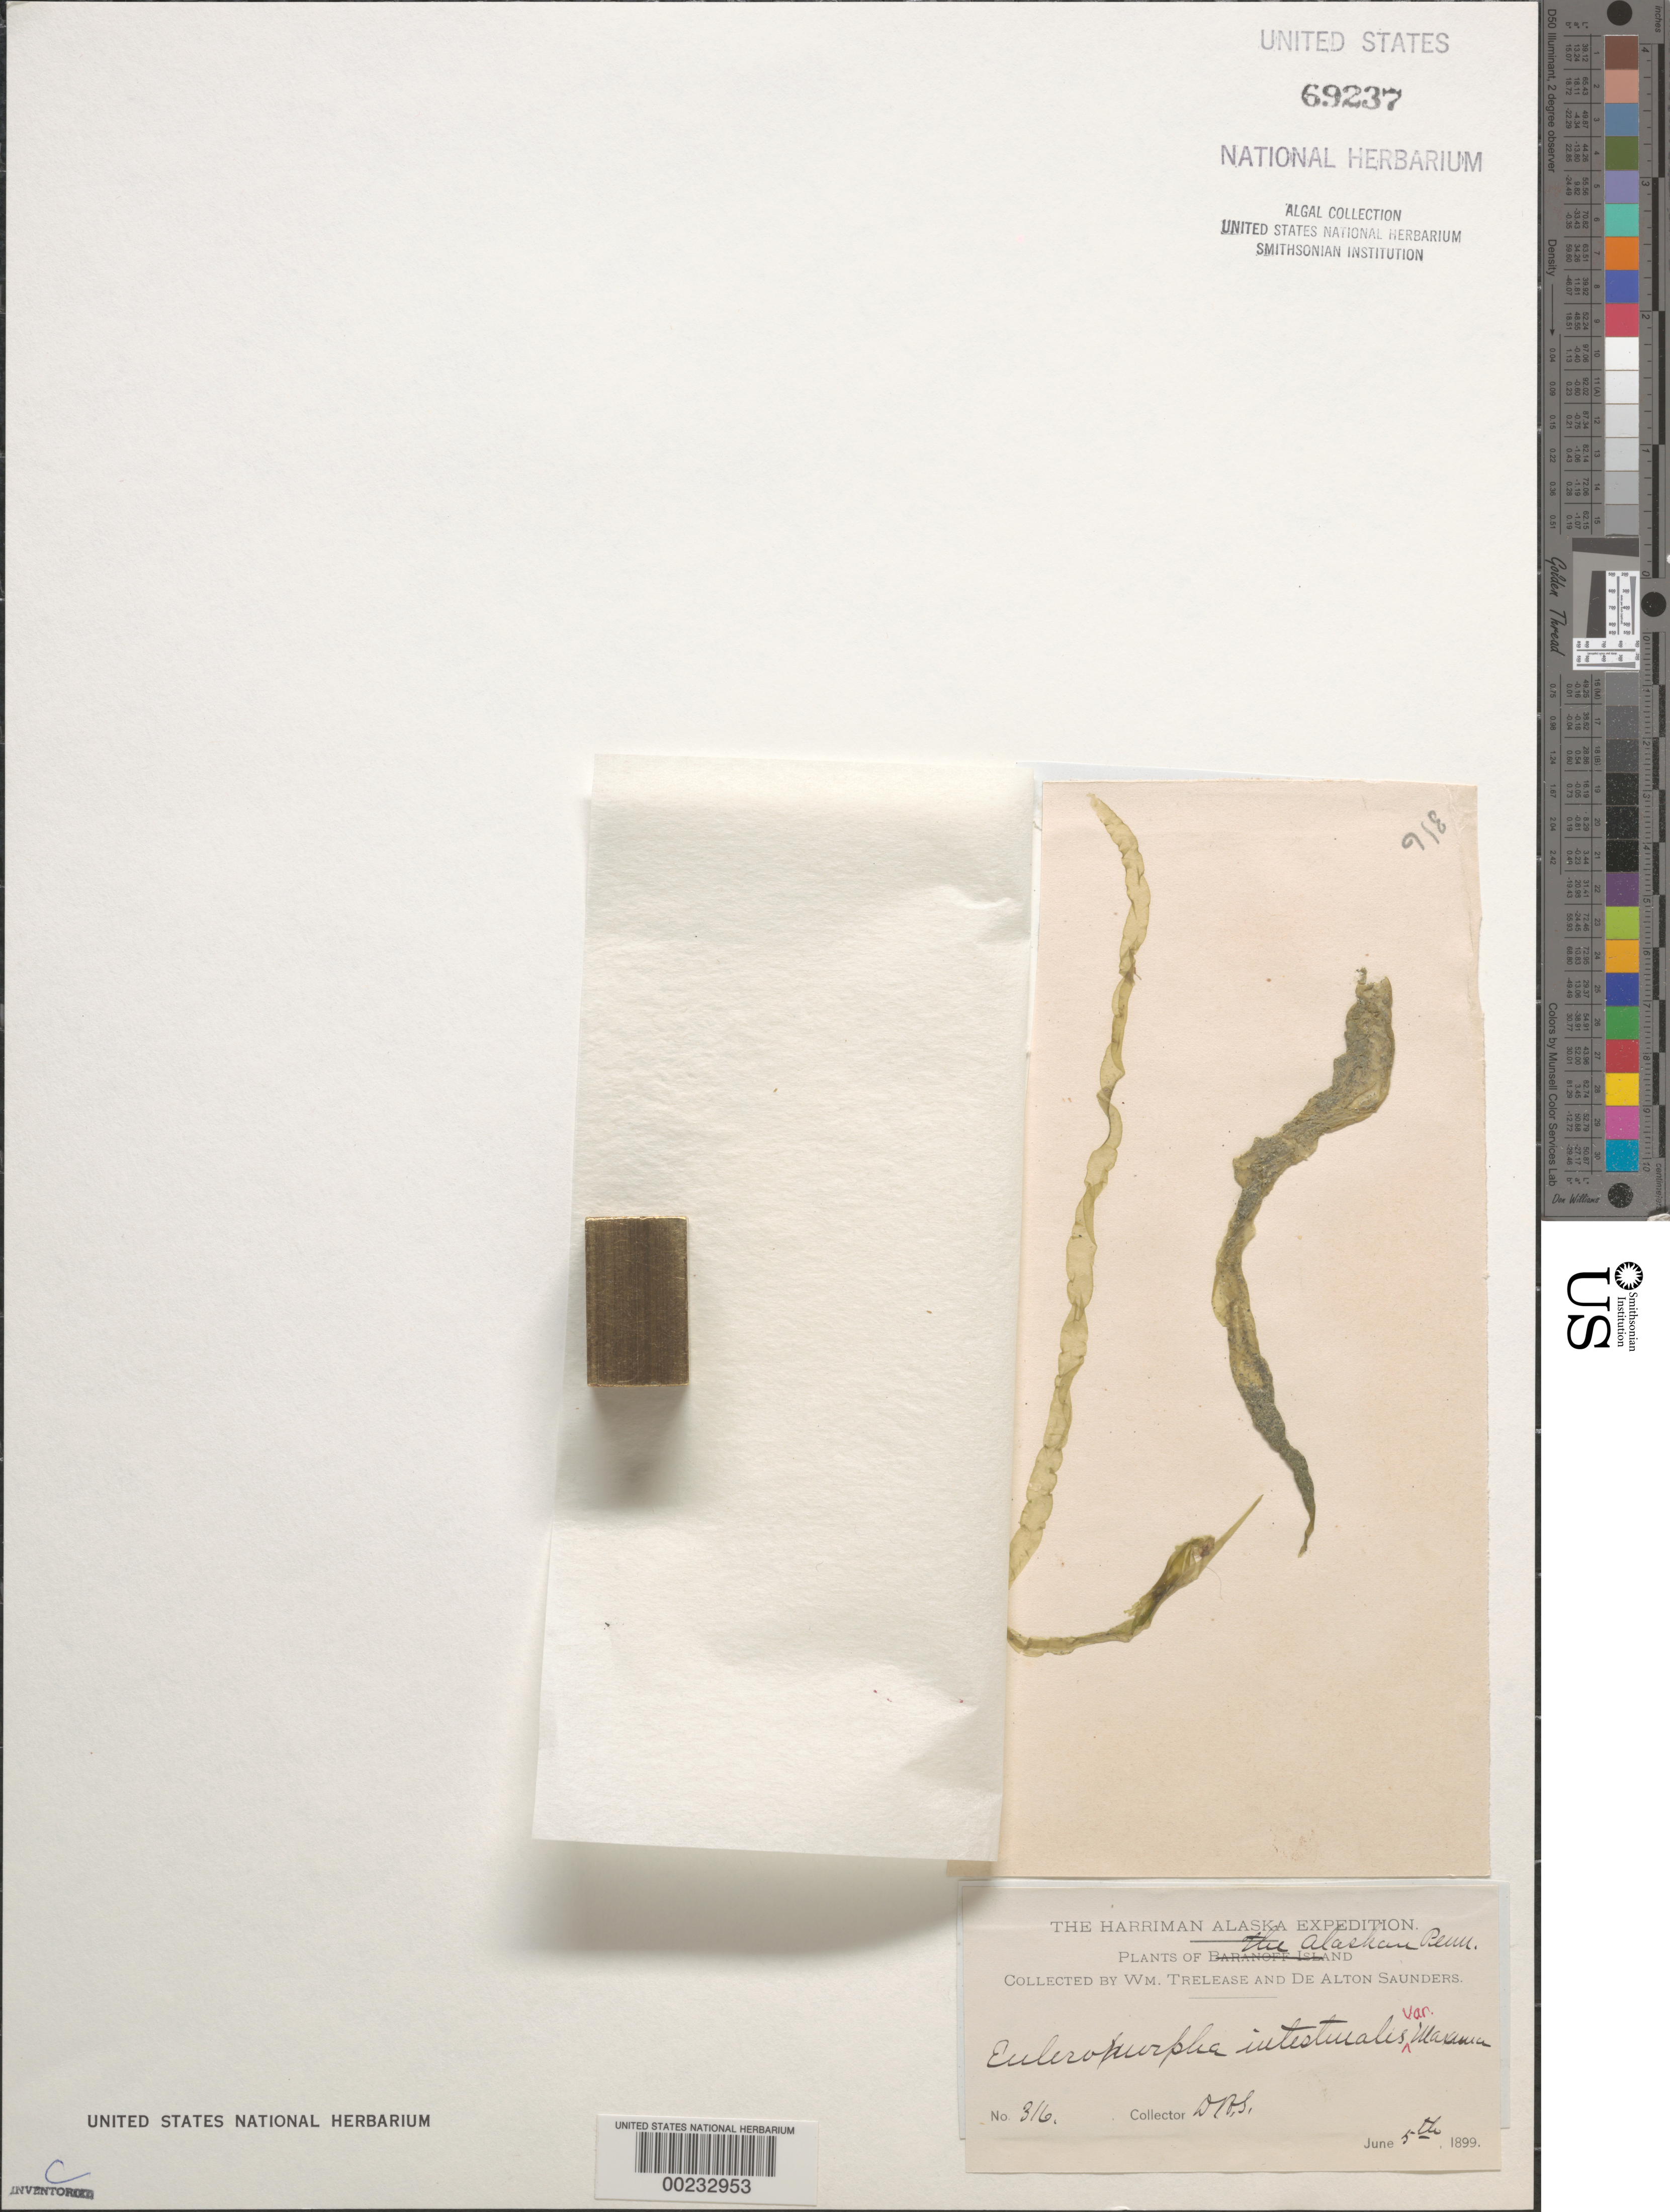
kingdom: Plantae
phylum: Chlorophyta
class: Ulvophyceae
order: Ulvales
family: Ulvaceae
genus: Ulva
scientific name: Ulva intestinalis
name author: L.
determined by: Algae name updating Project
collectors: D. Saunders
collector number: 316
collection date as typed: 05 Jun 1899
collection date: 1899-06-05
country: United States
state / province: Alaska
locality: Alaska Peninsula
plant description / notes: Harriman Alaska Expedition, 1899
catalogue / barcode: US 69237